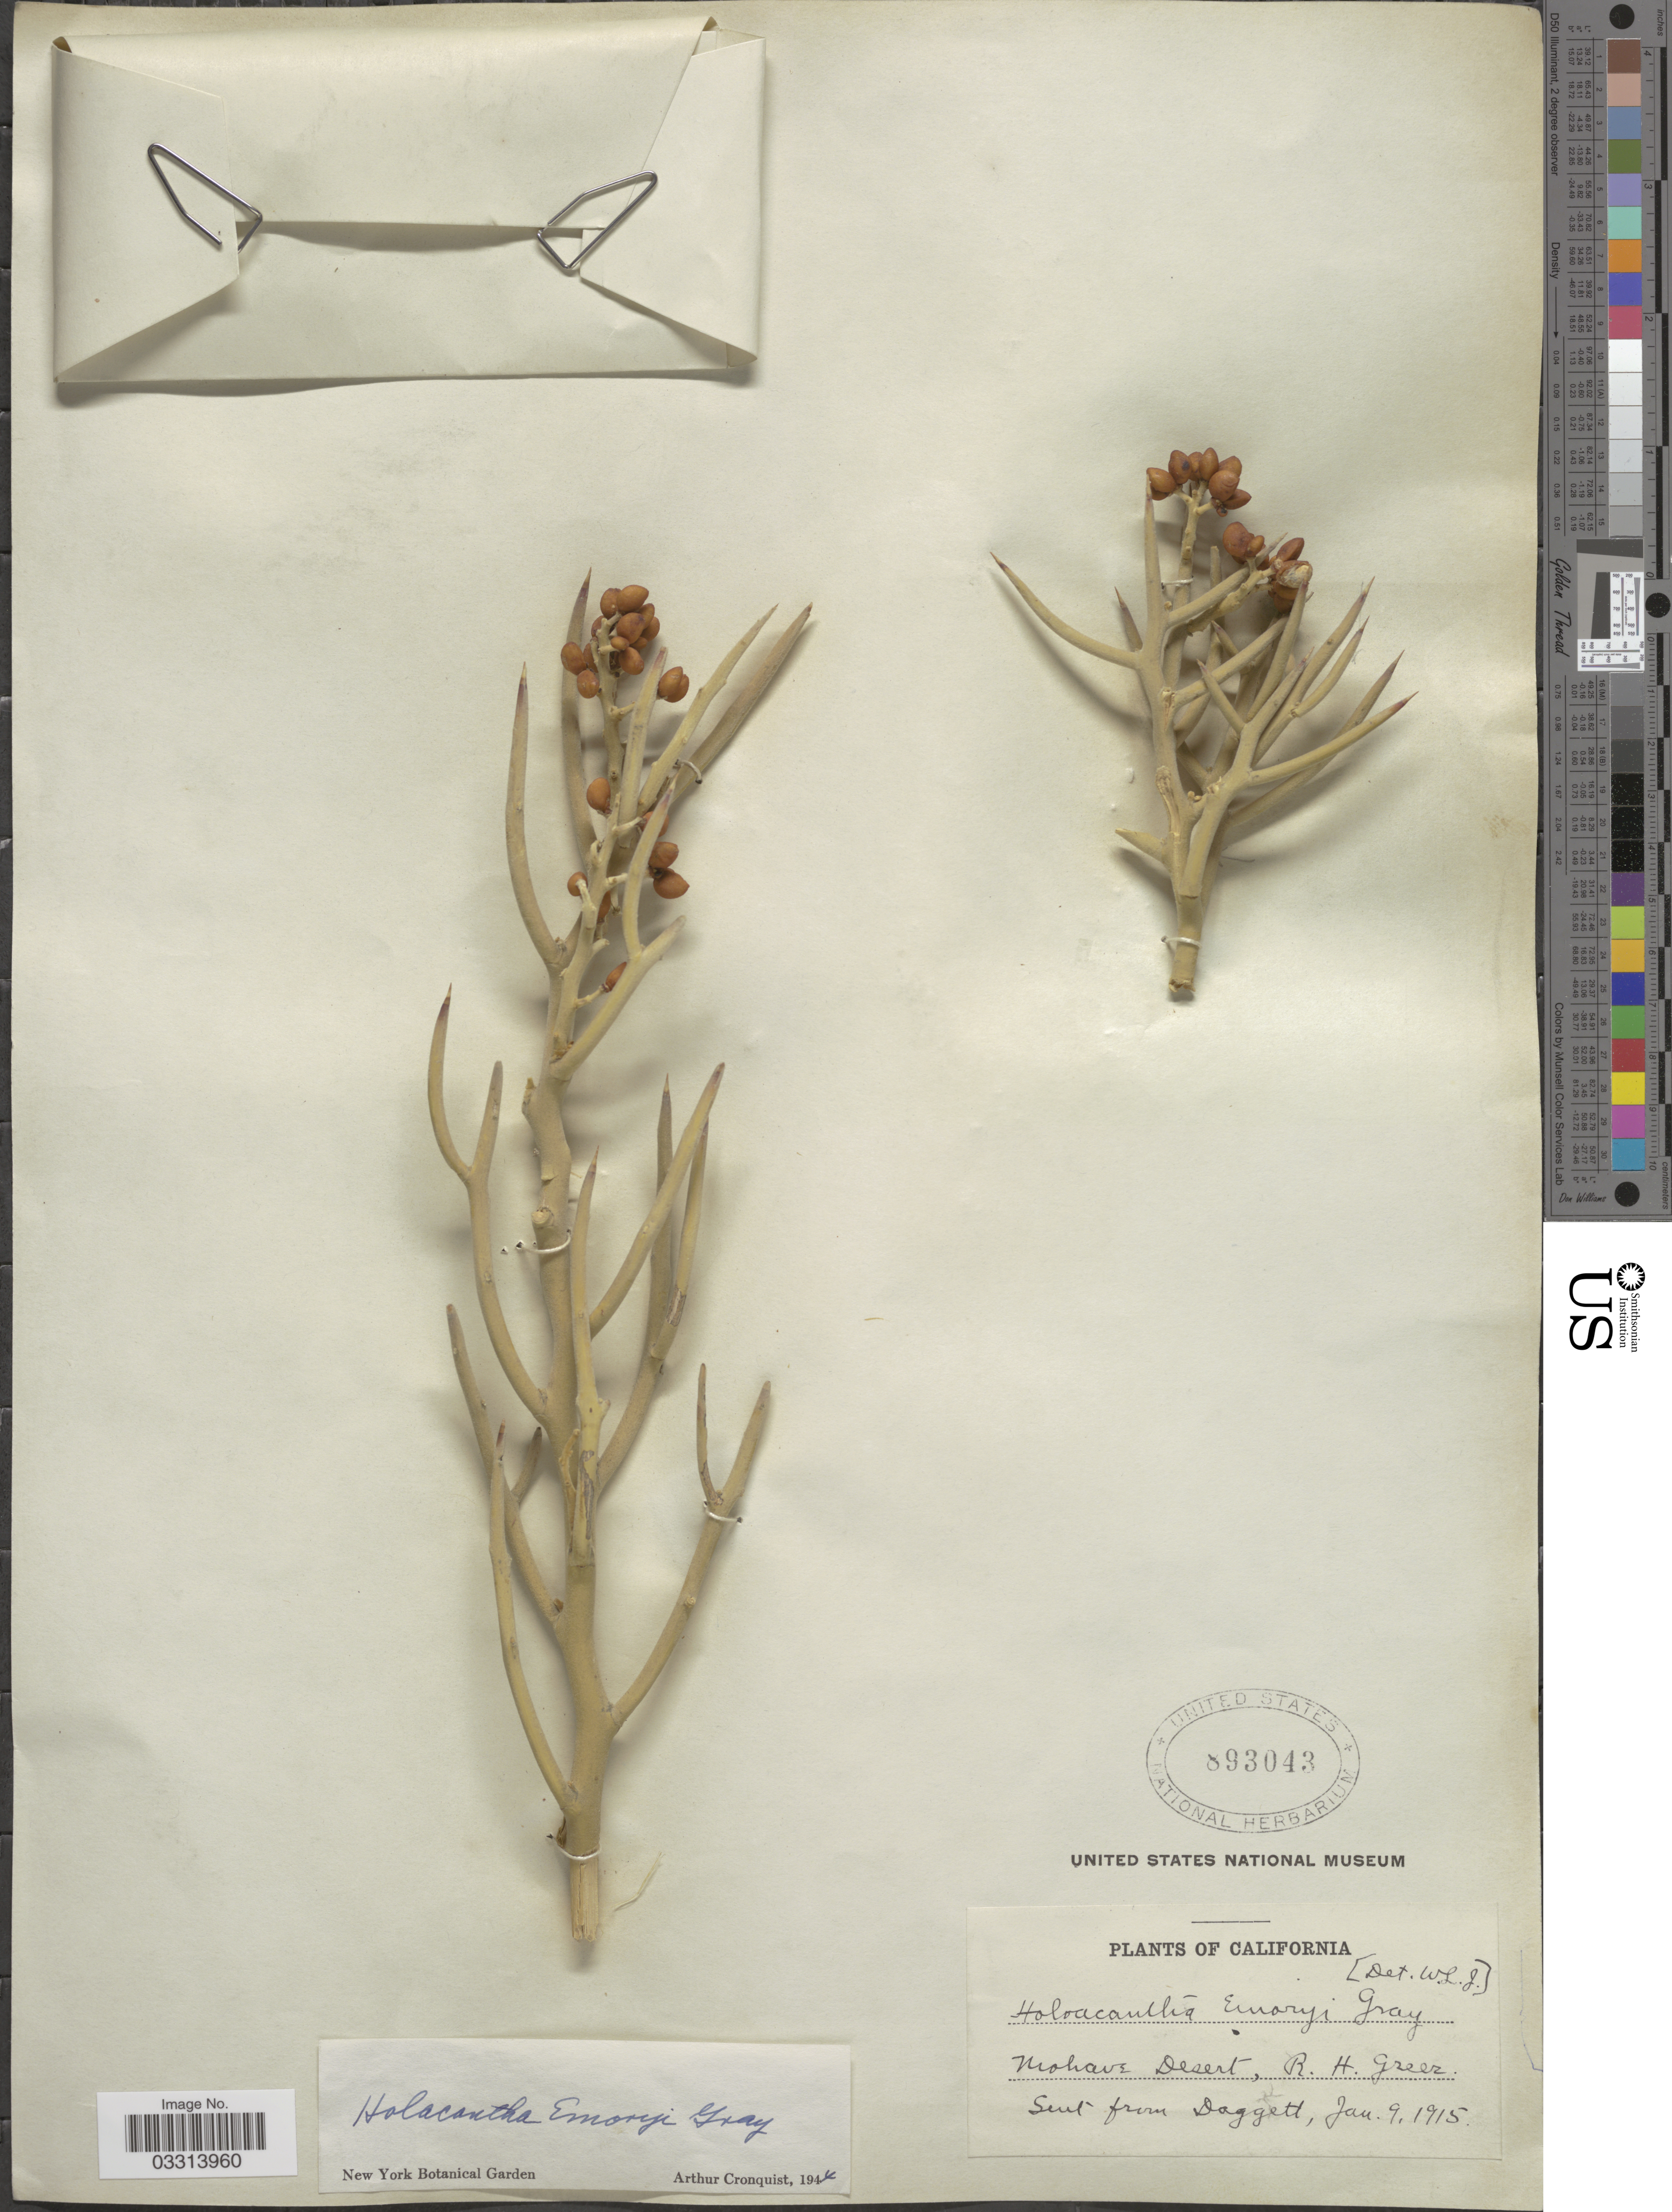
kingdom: Plantae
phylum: Tracheophyta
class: Magnoliopsida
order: Sapindales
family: Simaroubaceae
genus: Castela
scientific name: Castela emoryi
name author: (A. Gray) Moran & Felger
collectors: R. Greer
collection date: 1915-01-09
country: United States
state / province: California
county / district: Kern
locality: Mohave Desert.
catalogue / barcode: US 893043